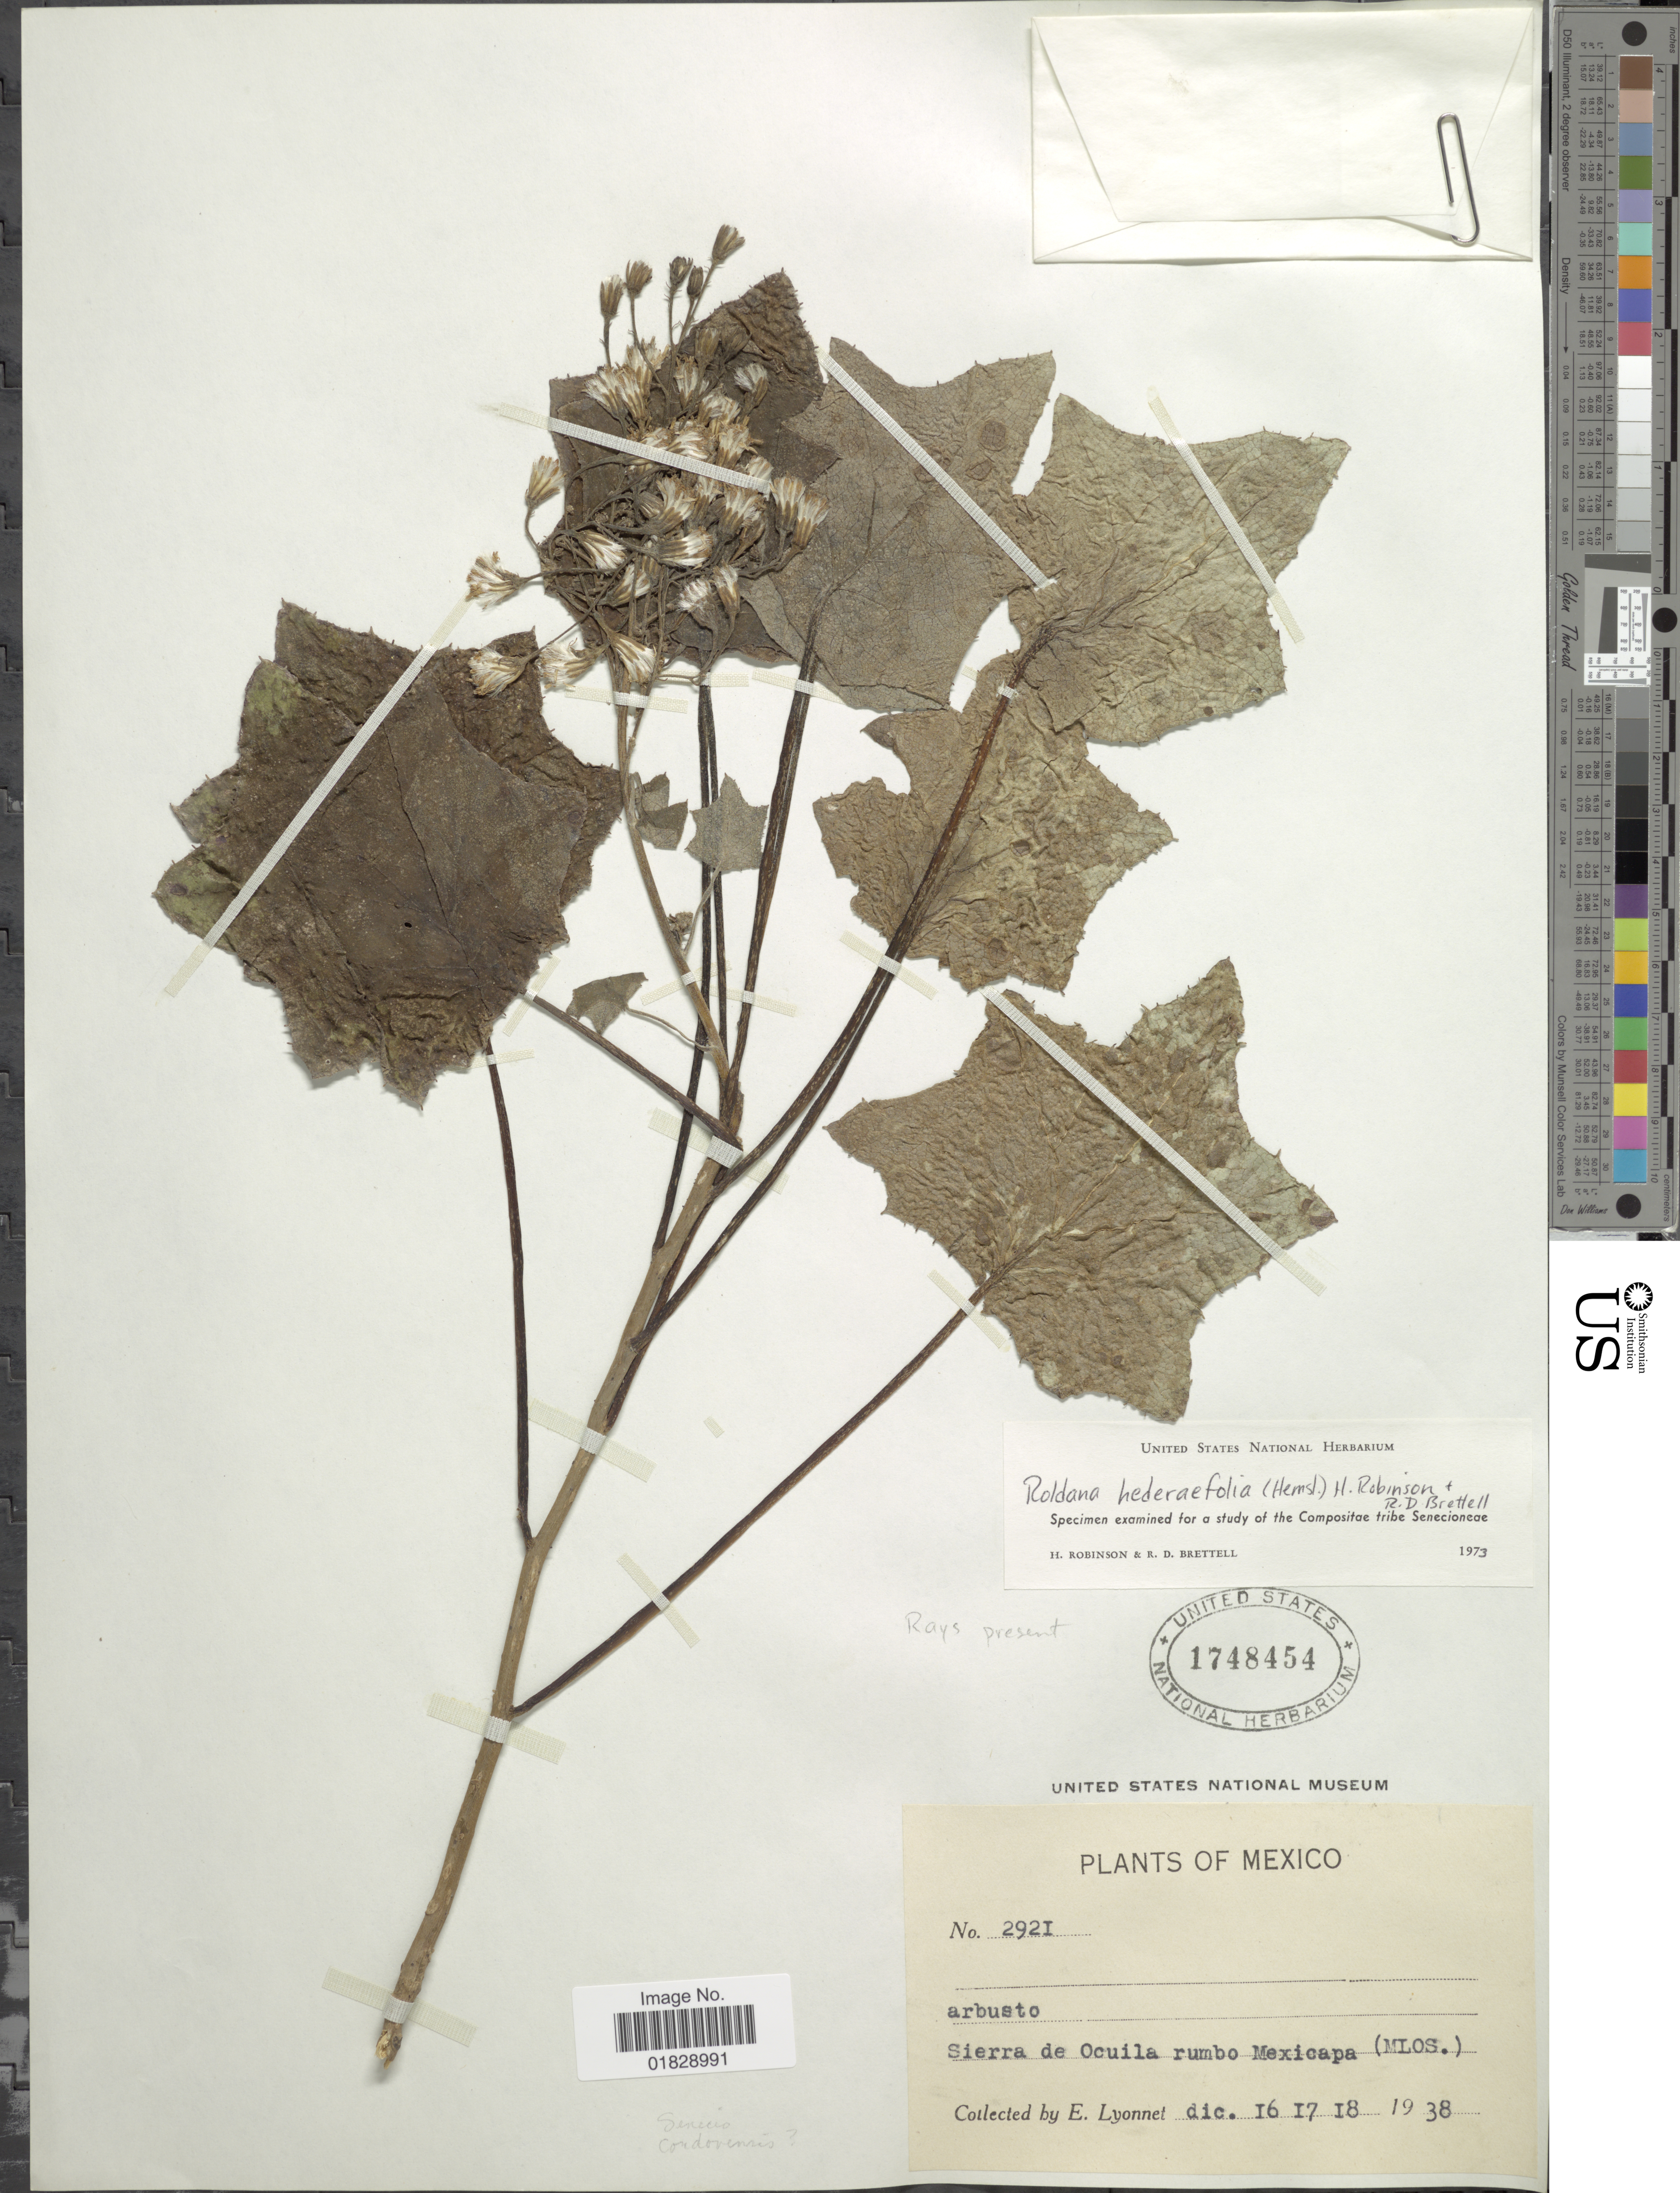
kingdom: Plantae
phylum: Tracheophyta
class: Magnoliopsida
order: Asterales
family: Asteraceae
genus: Roldana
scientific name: Roldana hederifolia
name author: (Hemsl.) H. Rob. & Brettell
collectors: E. Lyonnet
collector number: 2921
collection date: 1938-12-16/1938-12-18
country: Mexico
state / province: Morelos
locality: Sierra de Ocuila rumbo Mexicapa (Mlos.)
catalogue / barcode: US 1748454